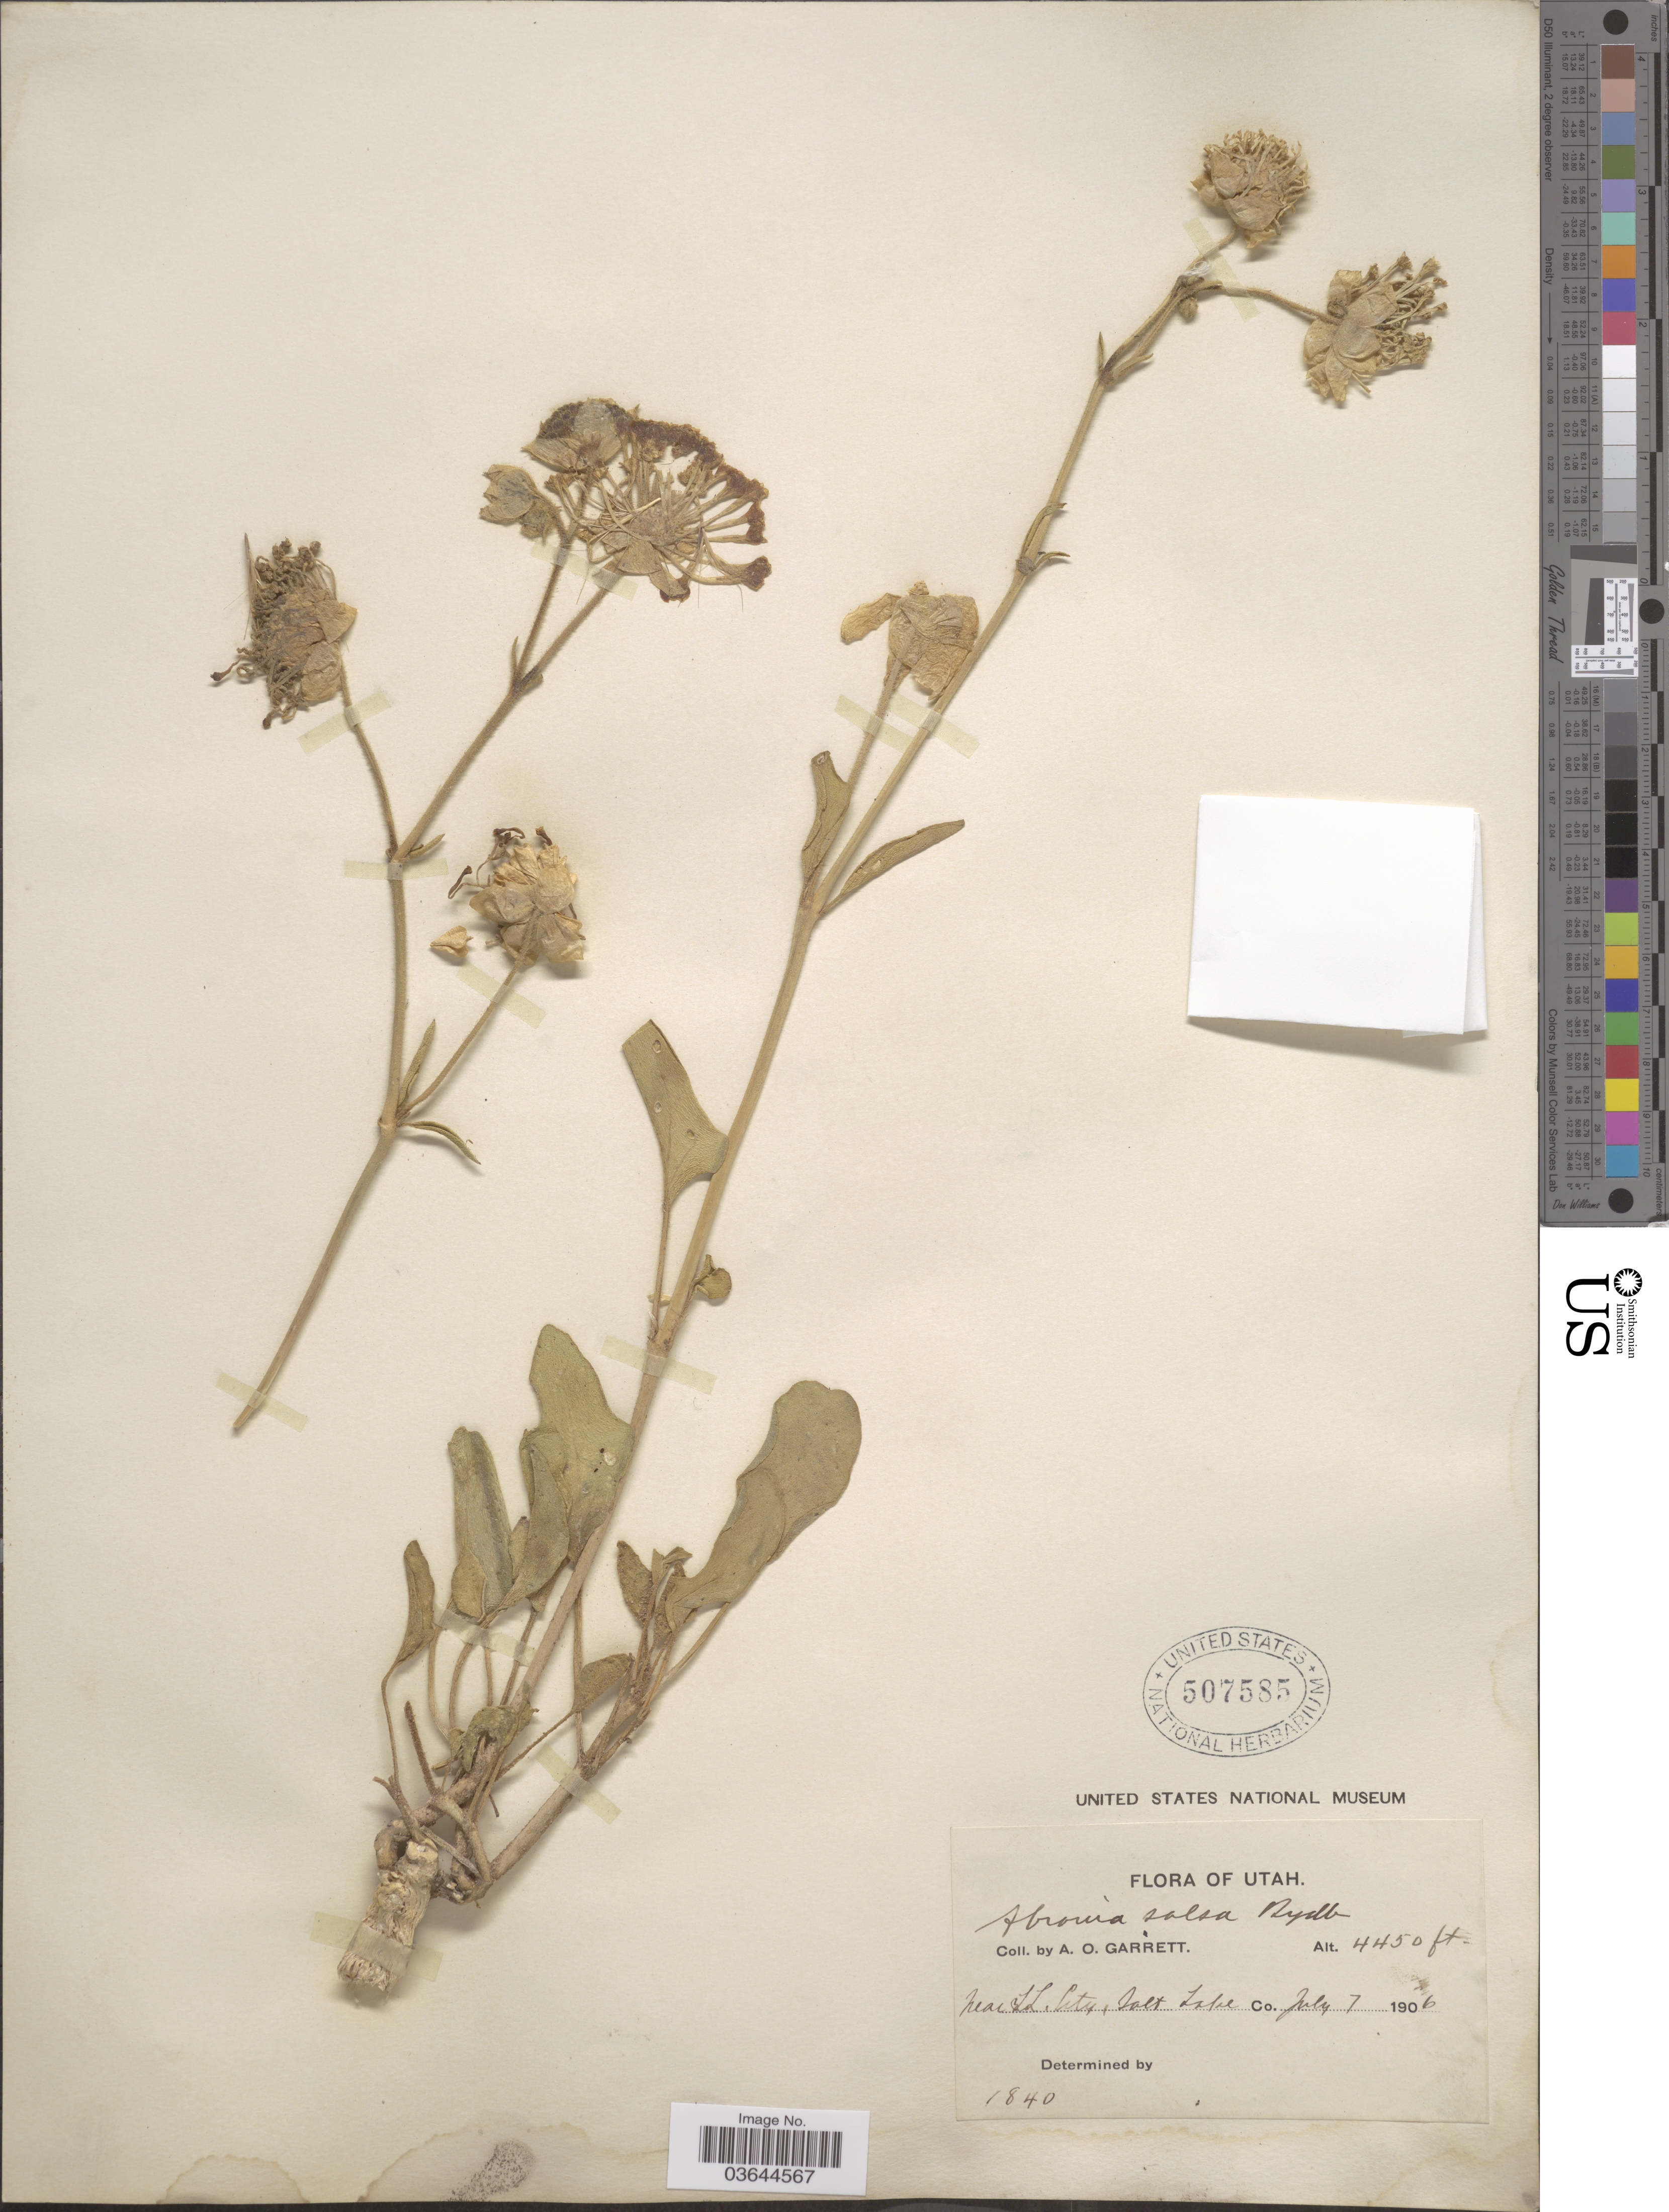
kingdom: Plantae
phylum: Tracheophyta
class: Magnoliopsida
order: Caryophyllales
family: Nyctaginaceae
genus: Abronia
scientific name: Abronia fragrans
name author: Nutt. ex Hook.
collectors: A. O. Garrett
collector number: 1840?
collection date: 1906-07-07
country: United States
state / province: Utah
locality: Near SL. City, Salt Lake Co.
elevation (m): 1356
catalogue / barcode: US 507585